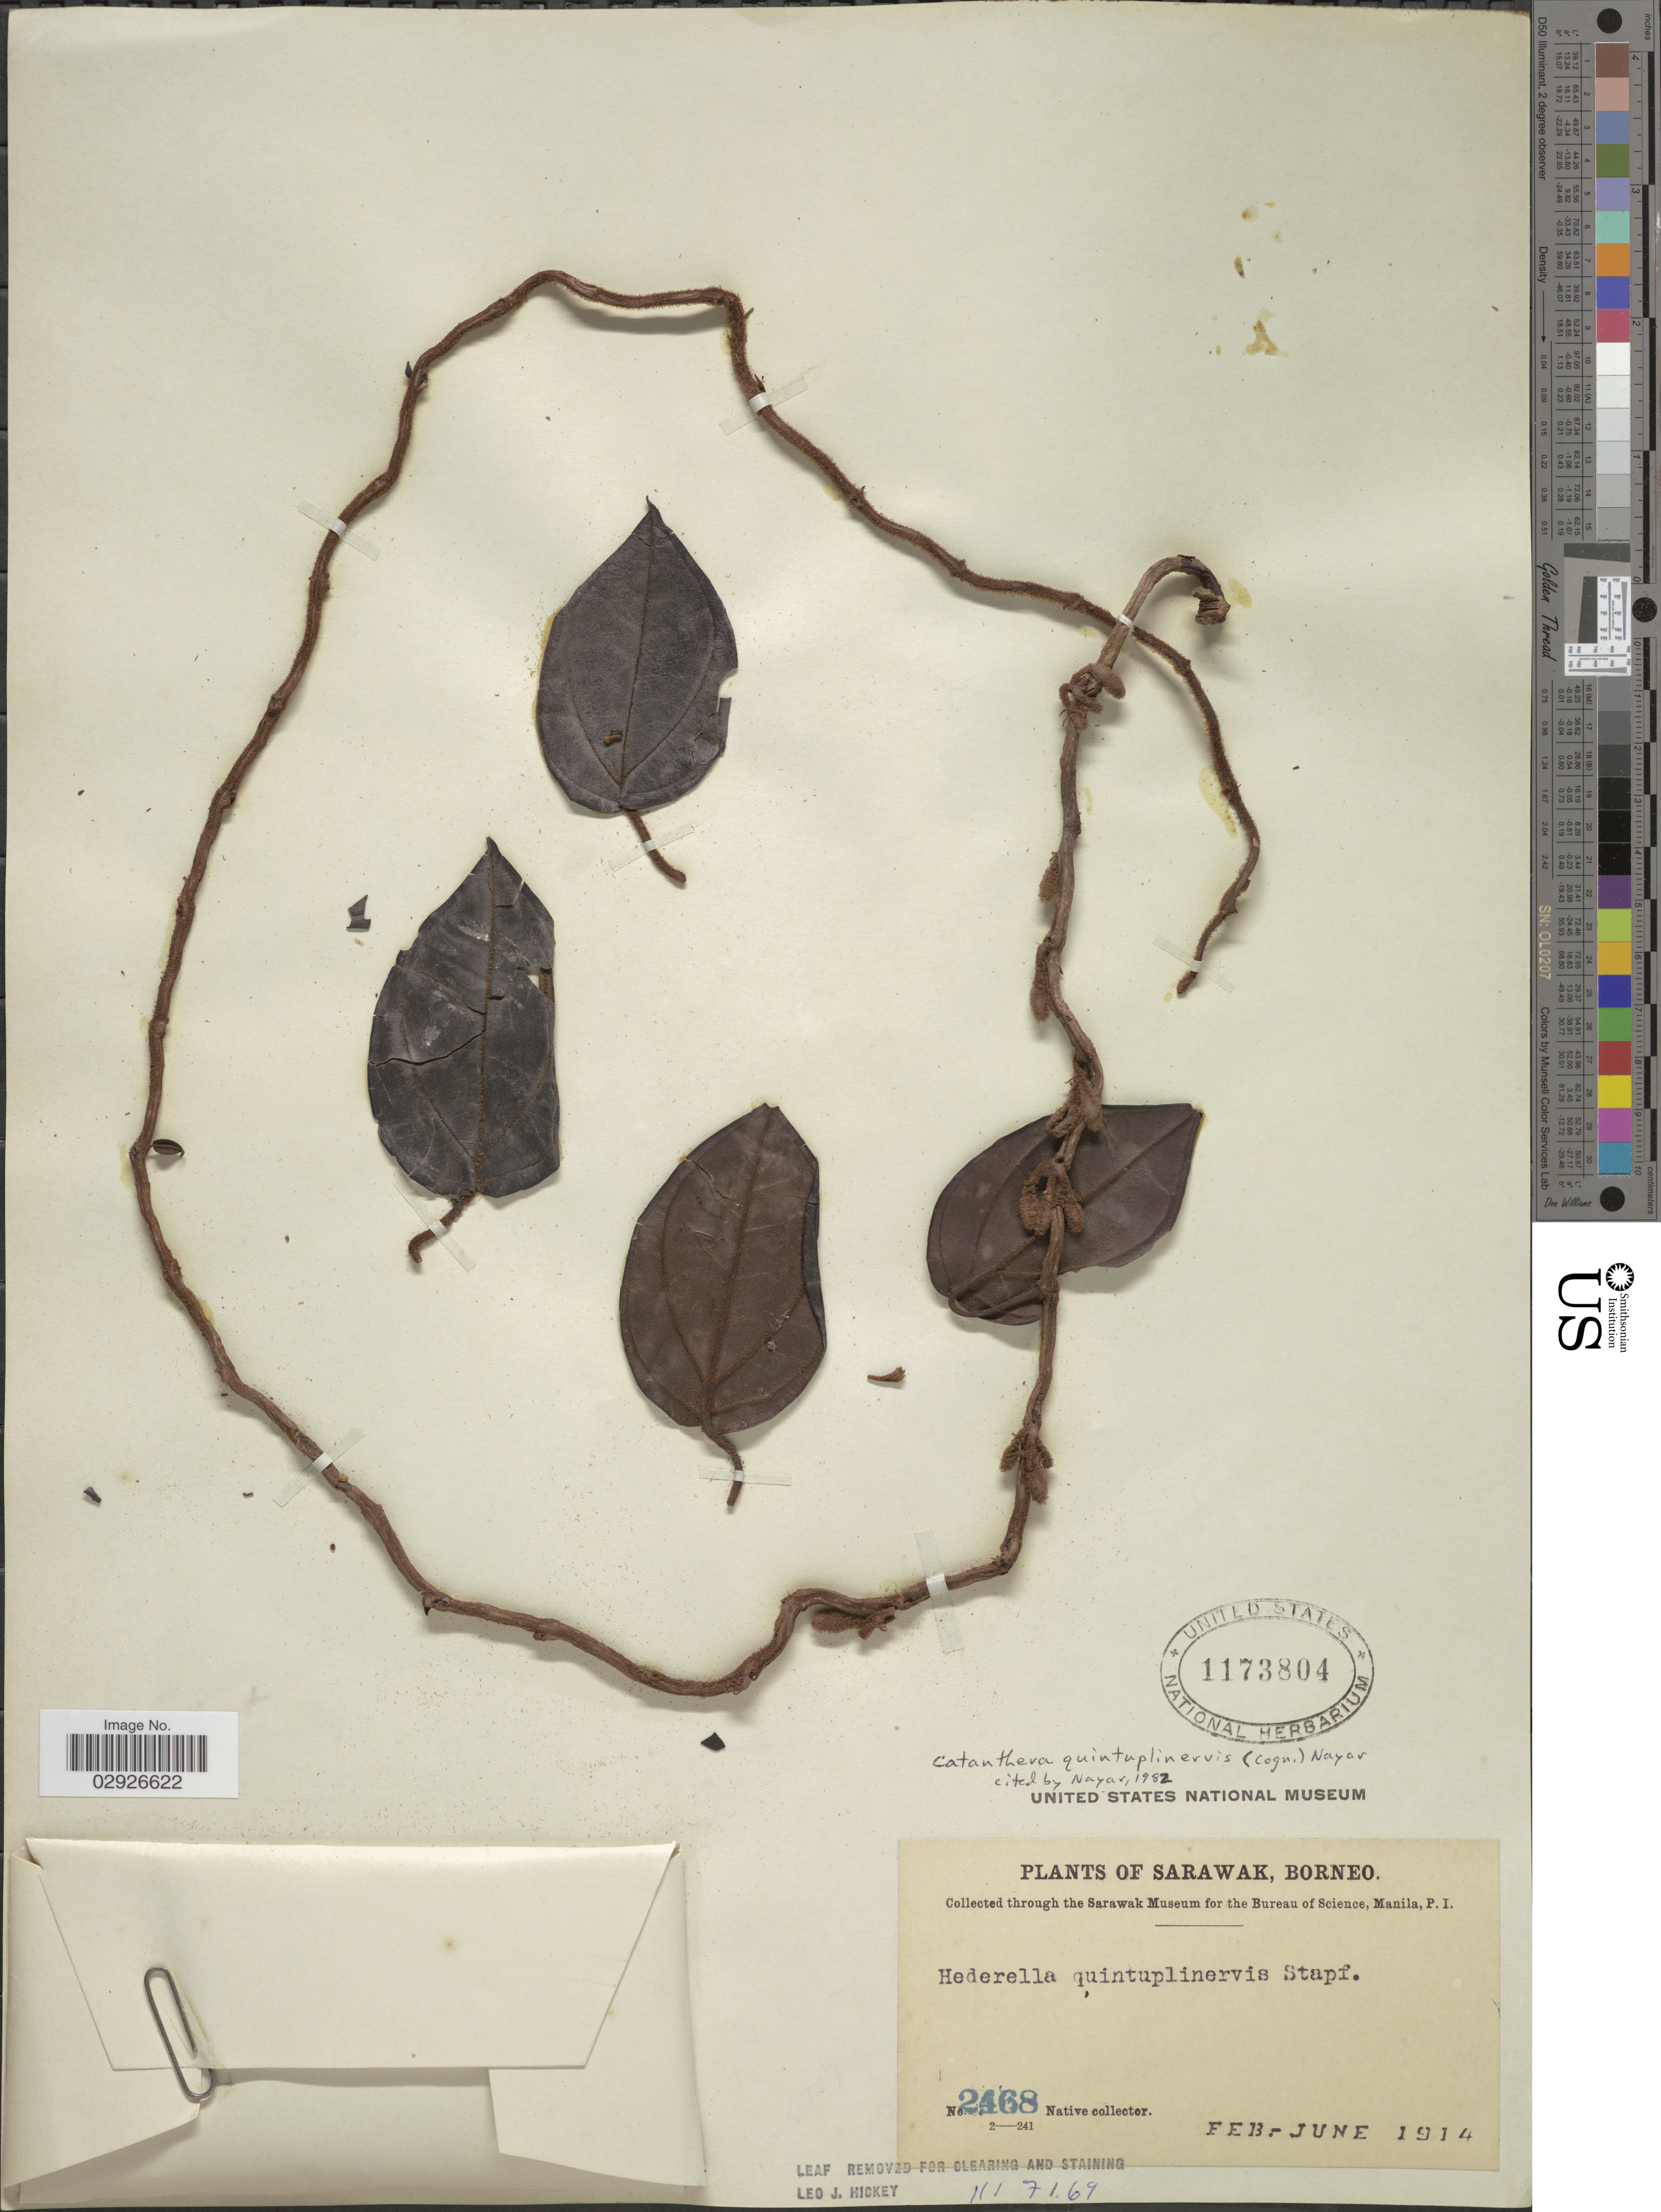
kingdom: Plantae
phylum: Tracheophyta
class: Magnoliopsida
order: Myrtales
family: Melastomataceae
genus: Catanthera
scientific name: Catanthera quintuplinervis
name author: (Cogn.) M.P. Nayar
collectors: Native collector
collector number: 2468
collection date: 1914-02/1914-06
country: Malaysia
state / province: Sarawak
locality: Borneo.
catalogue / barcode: US 1173804